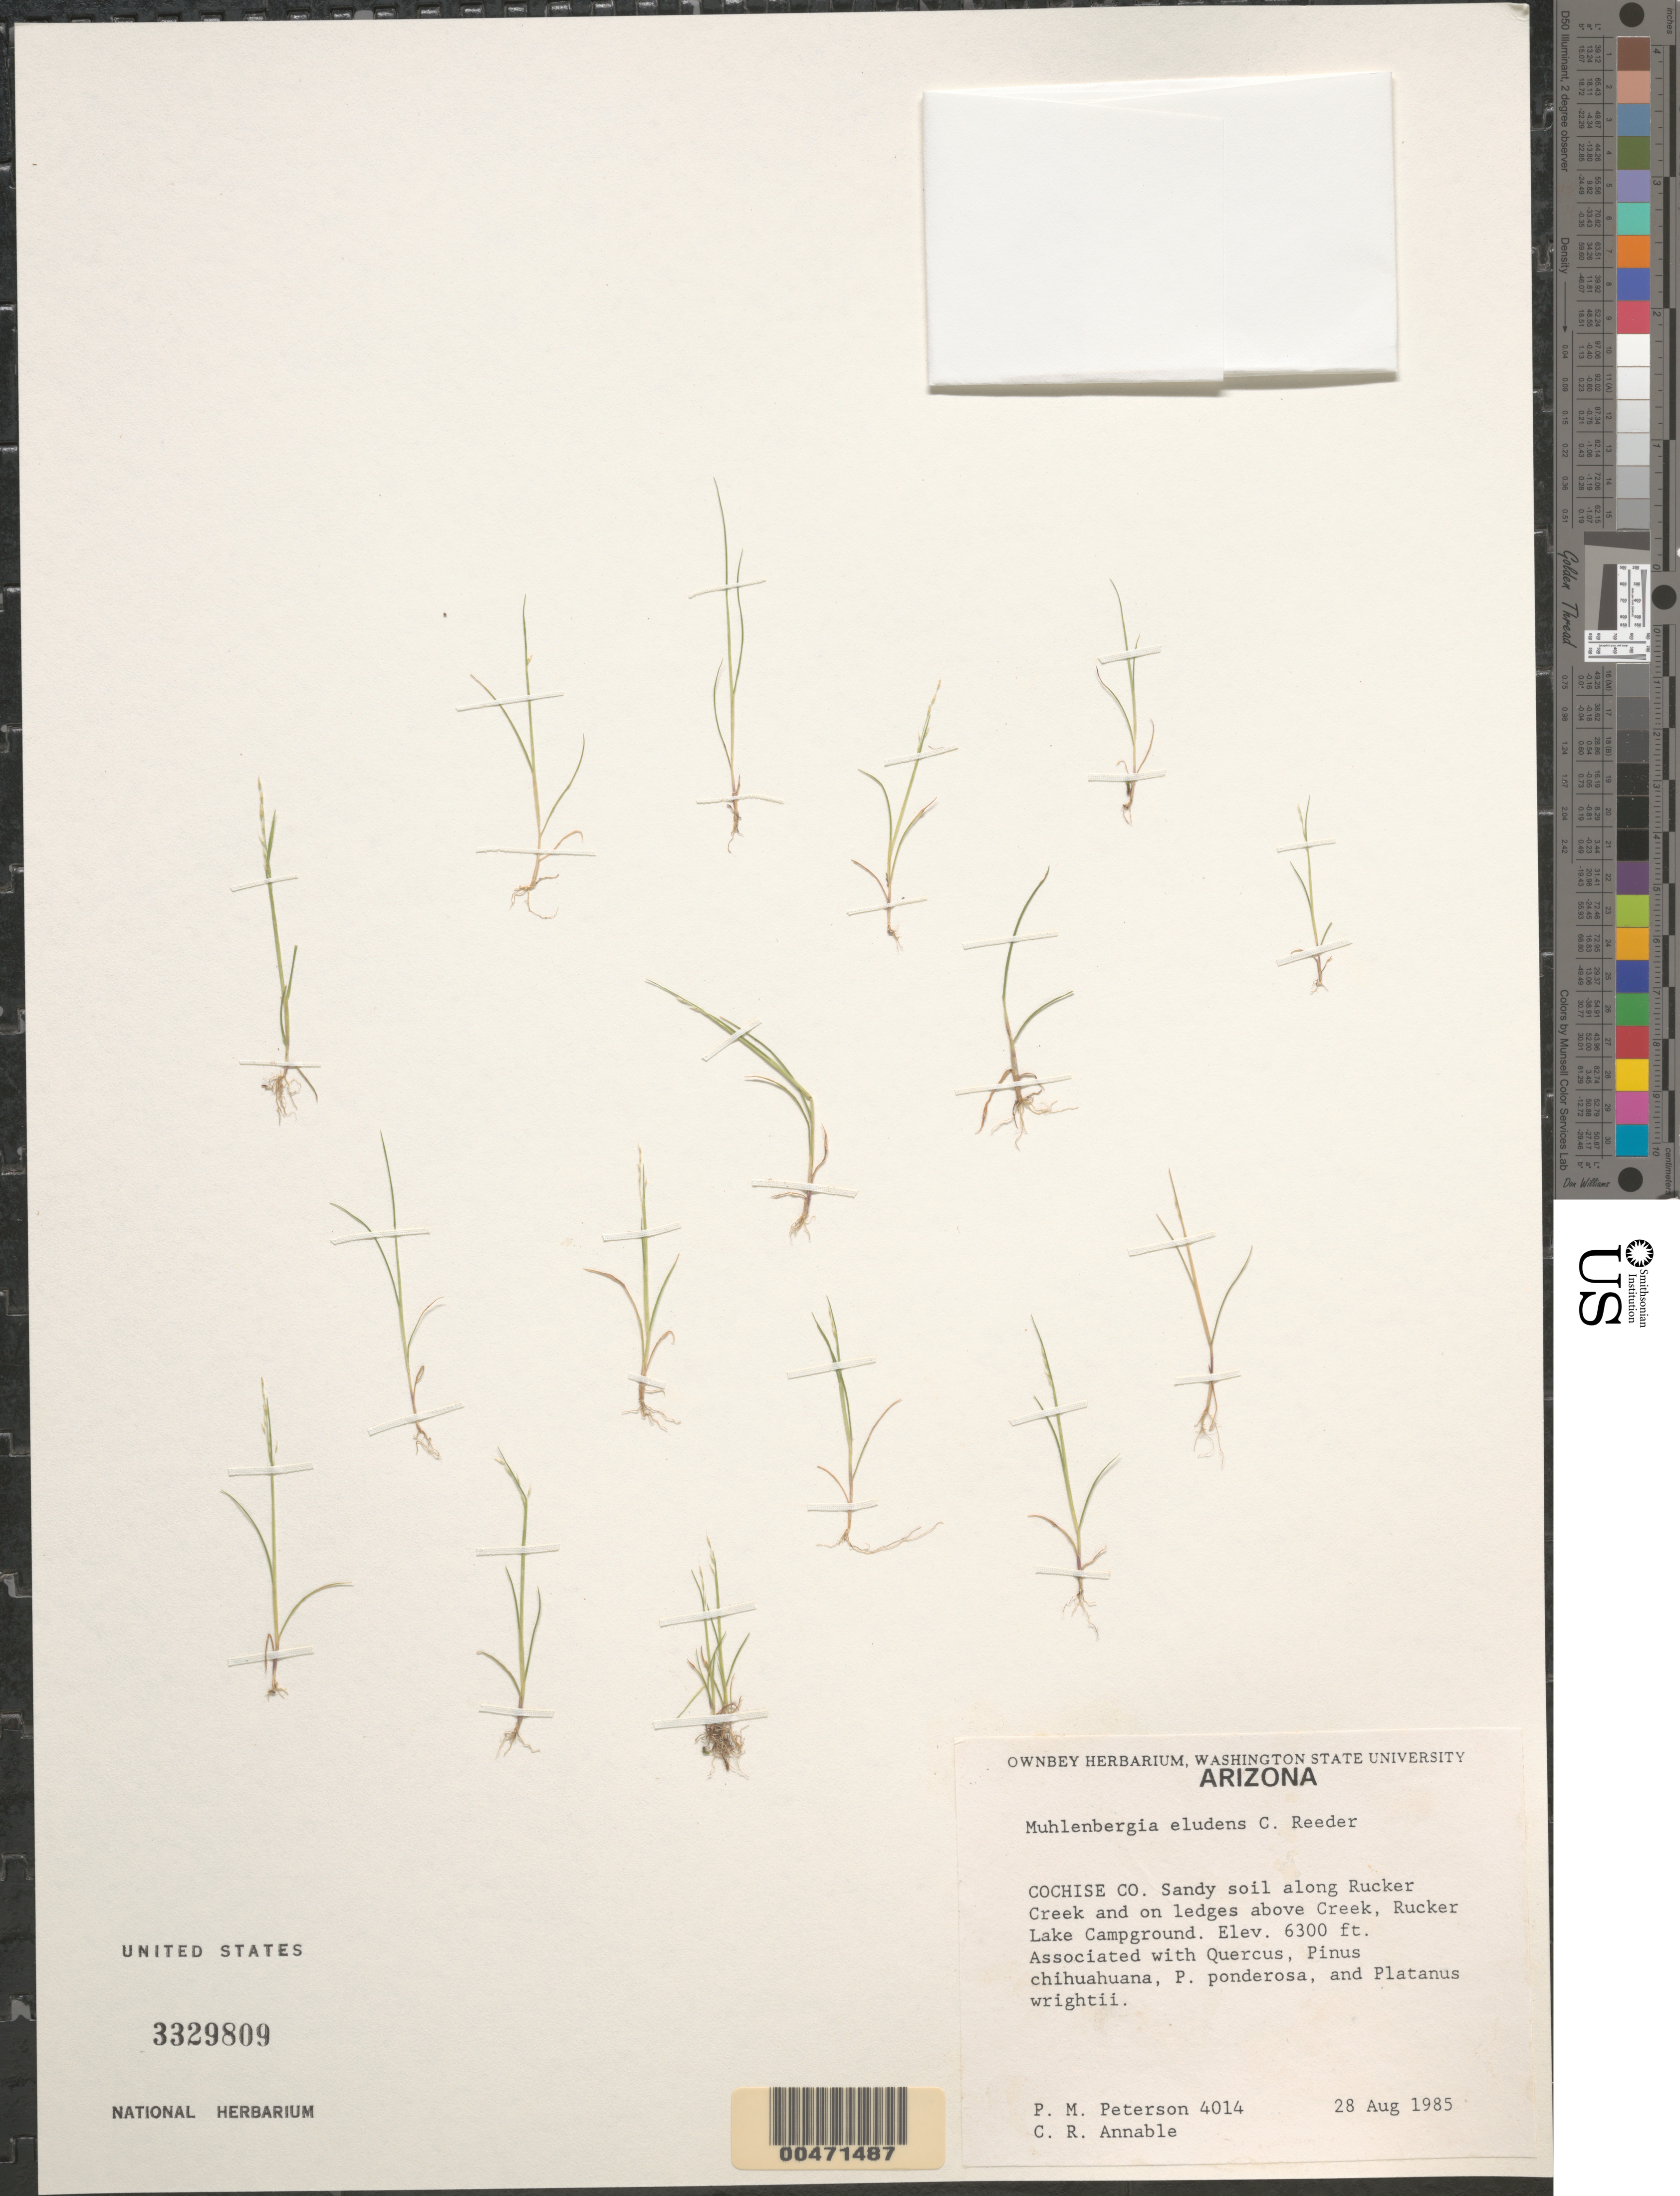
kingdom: Plantae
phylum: Tracheophyta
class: Liliopsida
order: Poales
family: Poaceae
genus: Muhlenbergia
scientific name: Muhlenbergia eludens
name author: C. Reeder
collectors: P. M. Peterson & C. R. Annable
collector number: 04014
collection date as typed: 28 Aug 1994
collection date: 1994-08-28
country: United States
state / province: Arizona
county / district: Cochise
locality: Road above Rucker Lake Campground, Chiricahua Mountains.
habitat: Sandy soil and ledges above creek along Rucker Creek.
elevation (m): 1920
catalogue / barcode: US 3329809